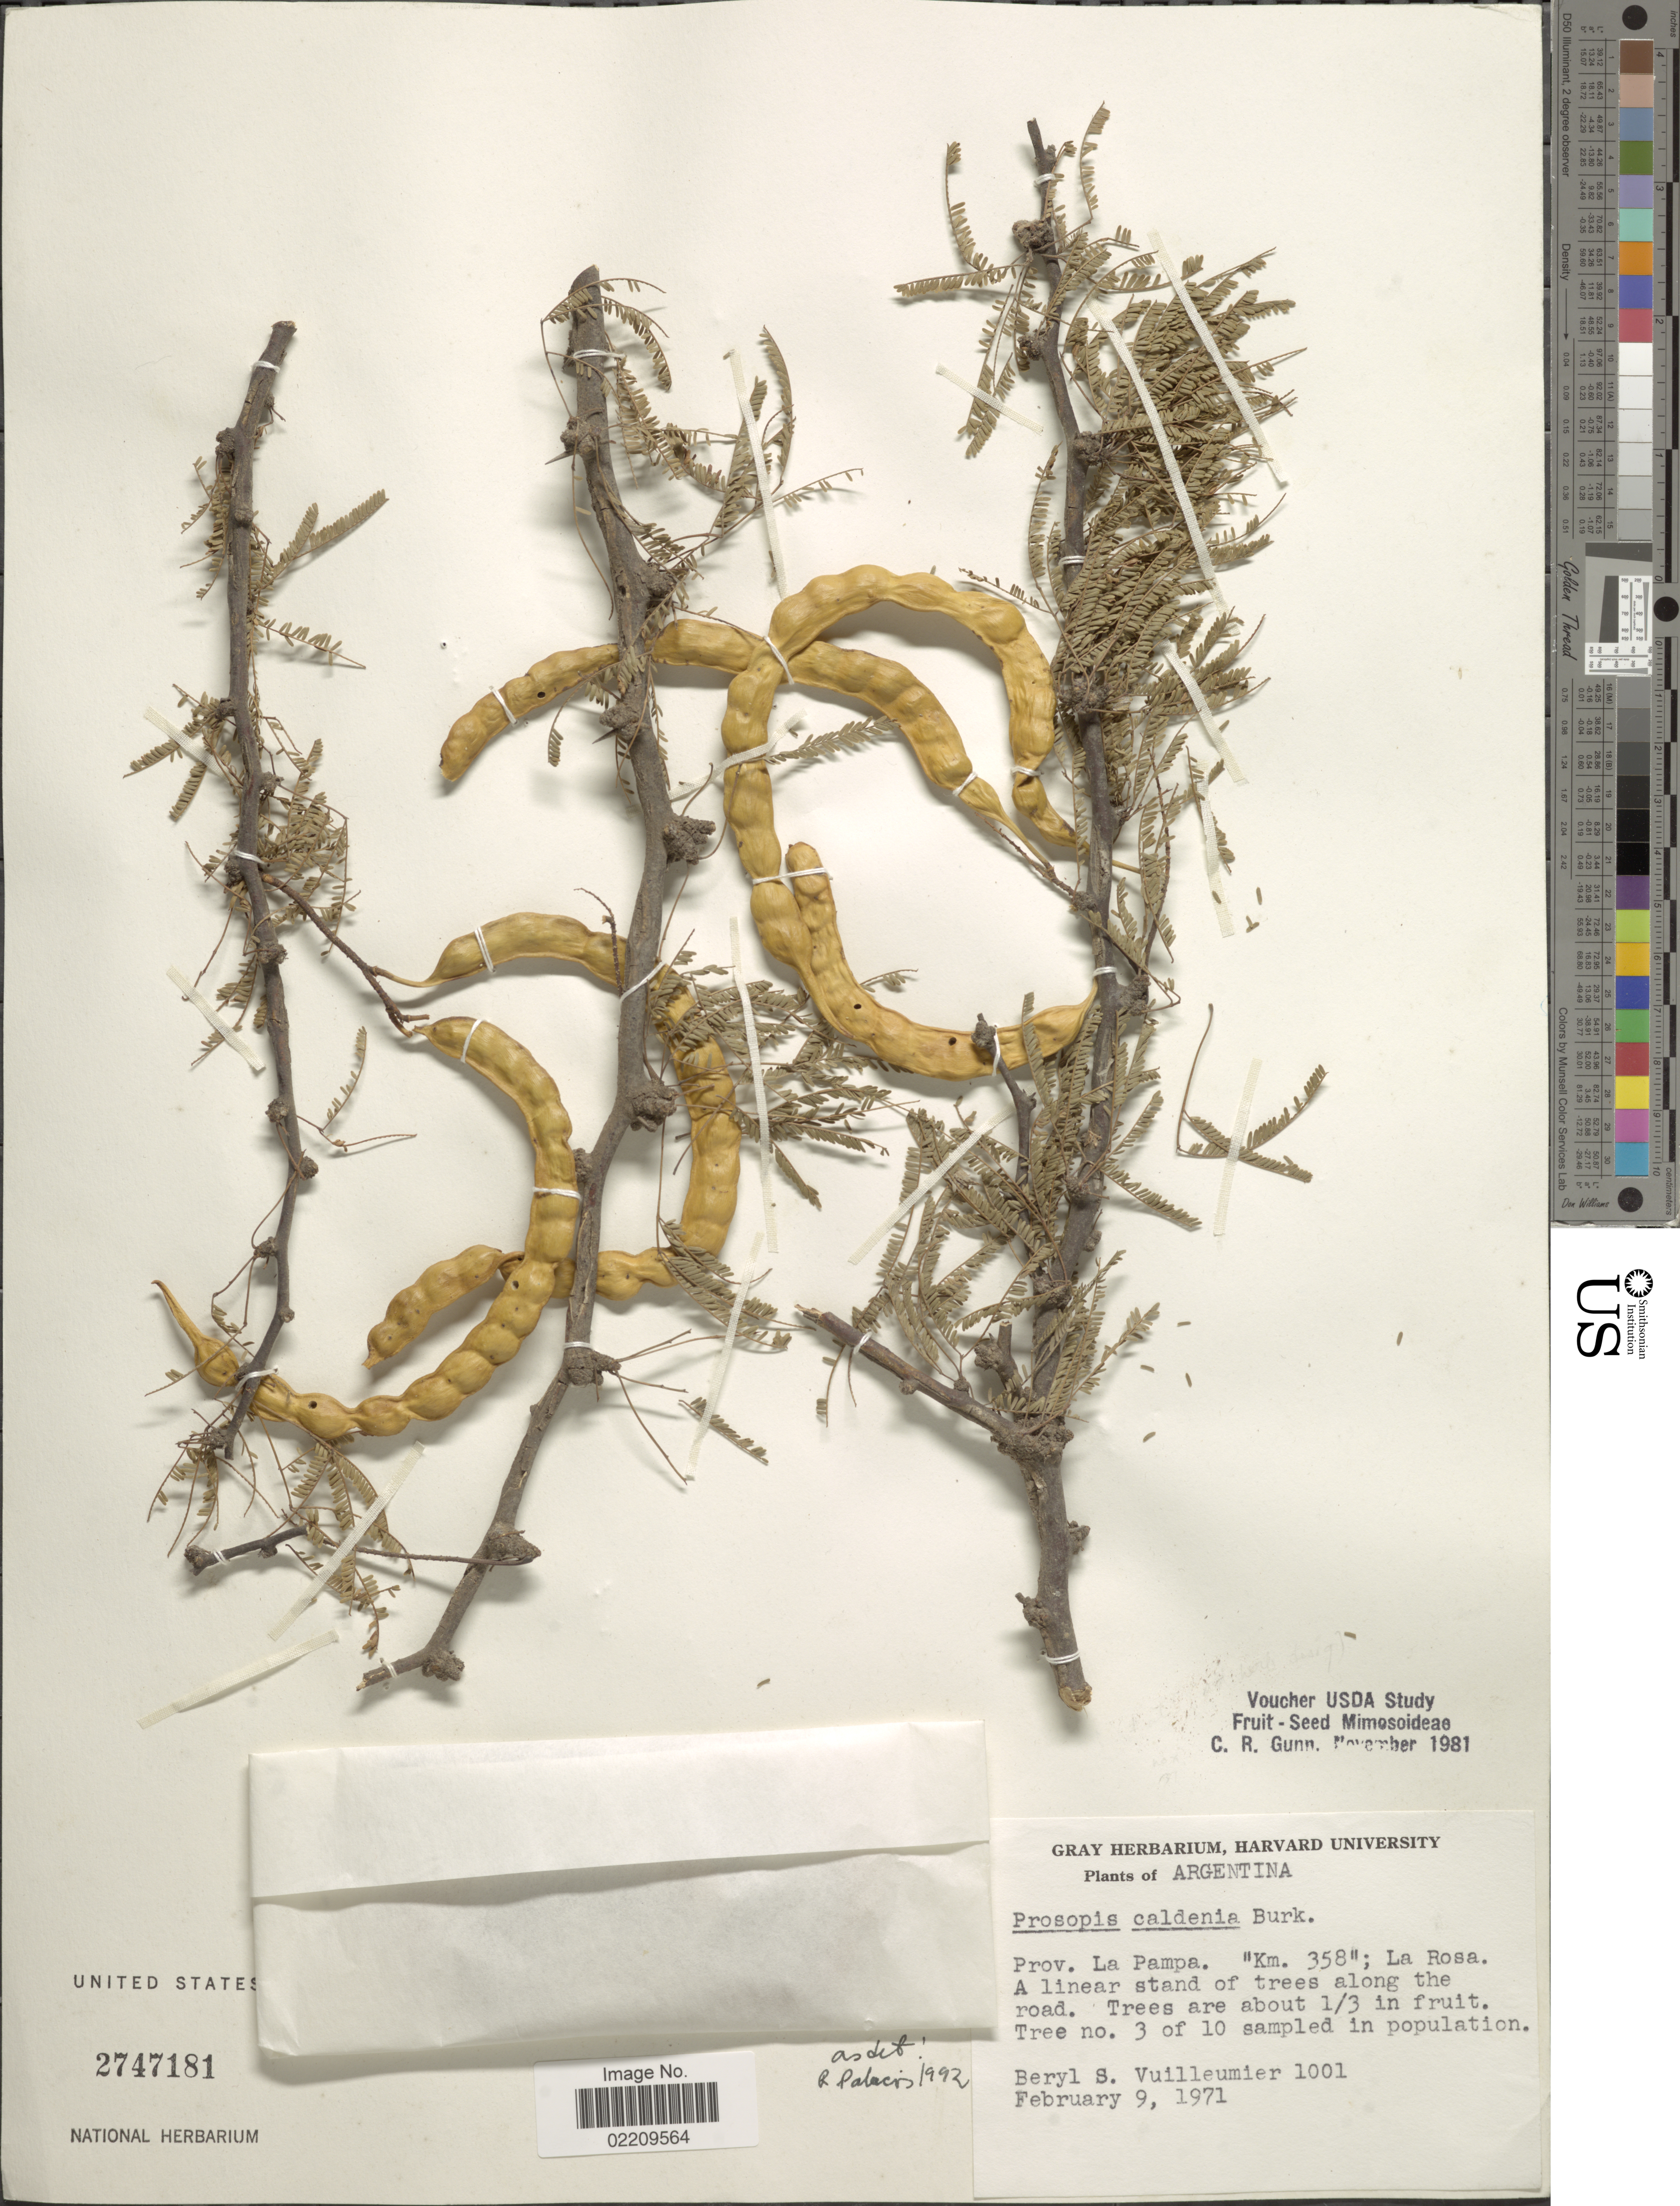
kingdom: Plantae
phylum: Tracheophyta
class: Magnoliopsida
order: Fabales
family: Fabaceae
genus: Neltuma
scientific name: Neltuma caldenia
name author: (Burkart) C. E. Hughes & G.P. Lewis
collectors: B. Vuilleumier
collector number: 1001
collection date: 1971-02-09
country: Argentina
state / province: La Pampa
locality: Km. 358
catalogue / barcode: US 2747181